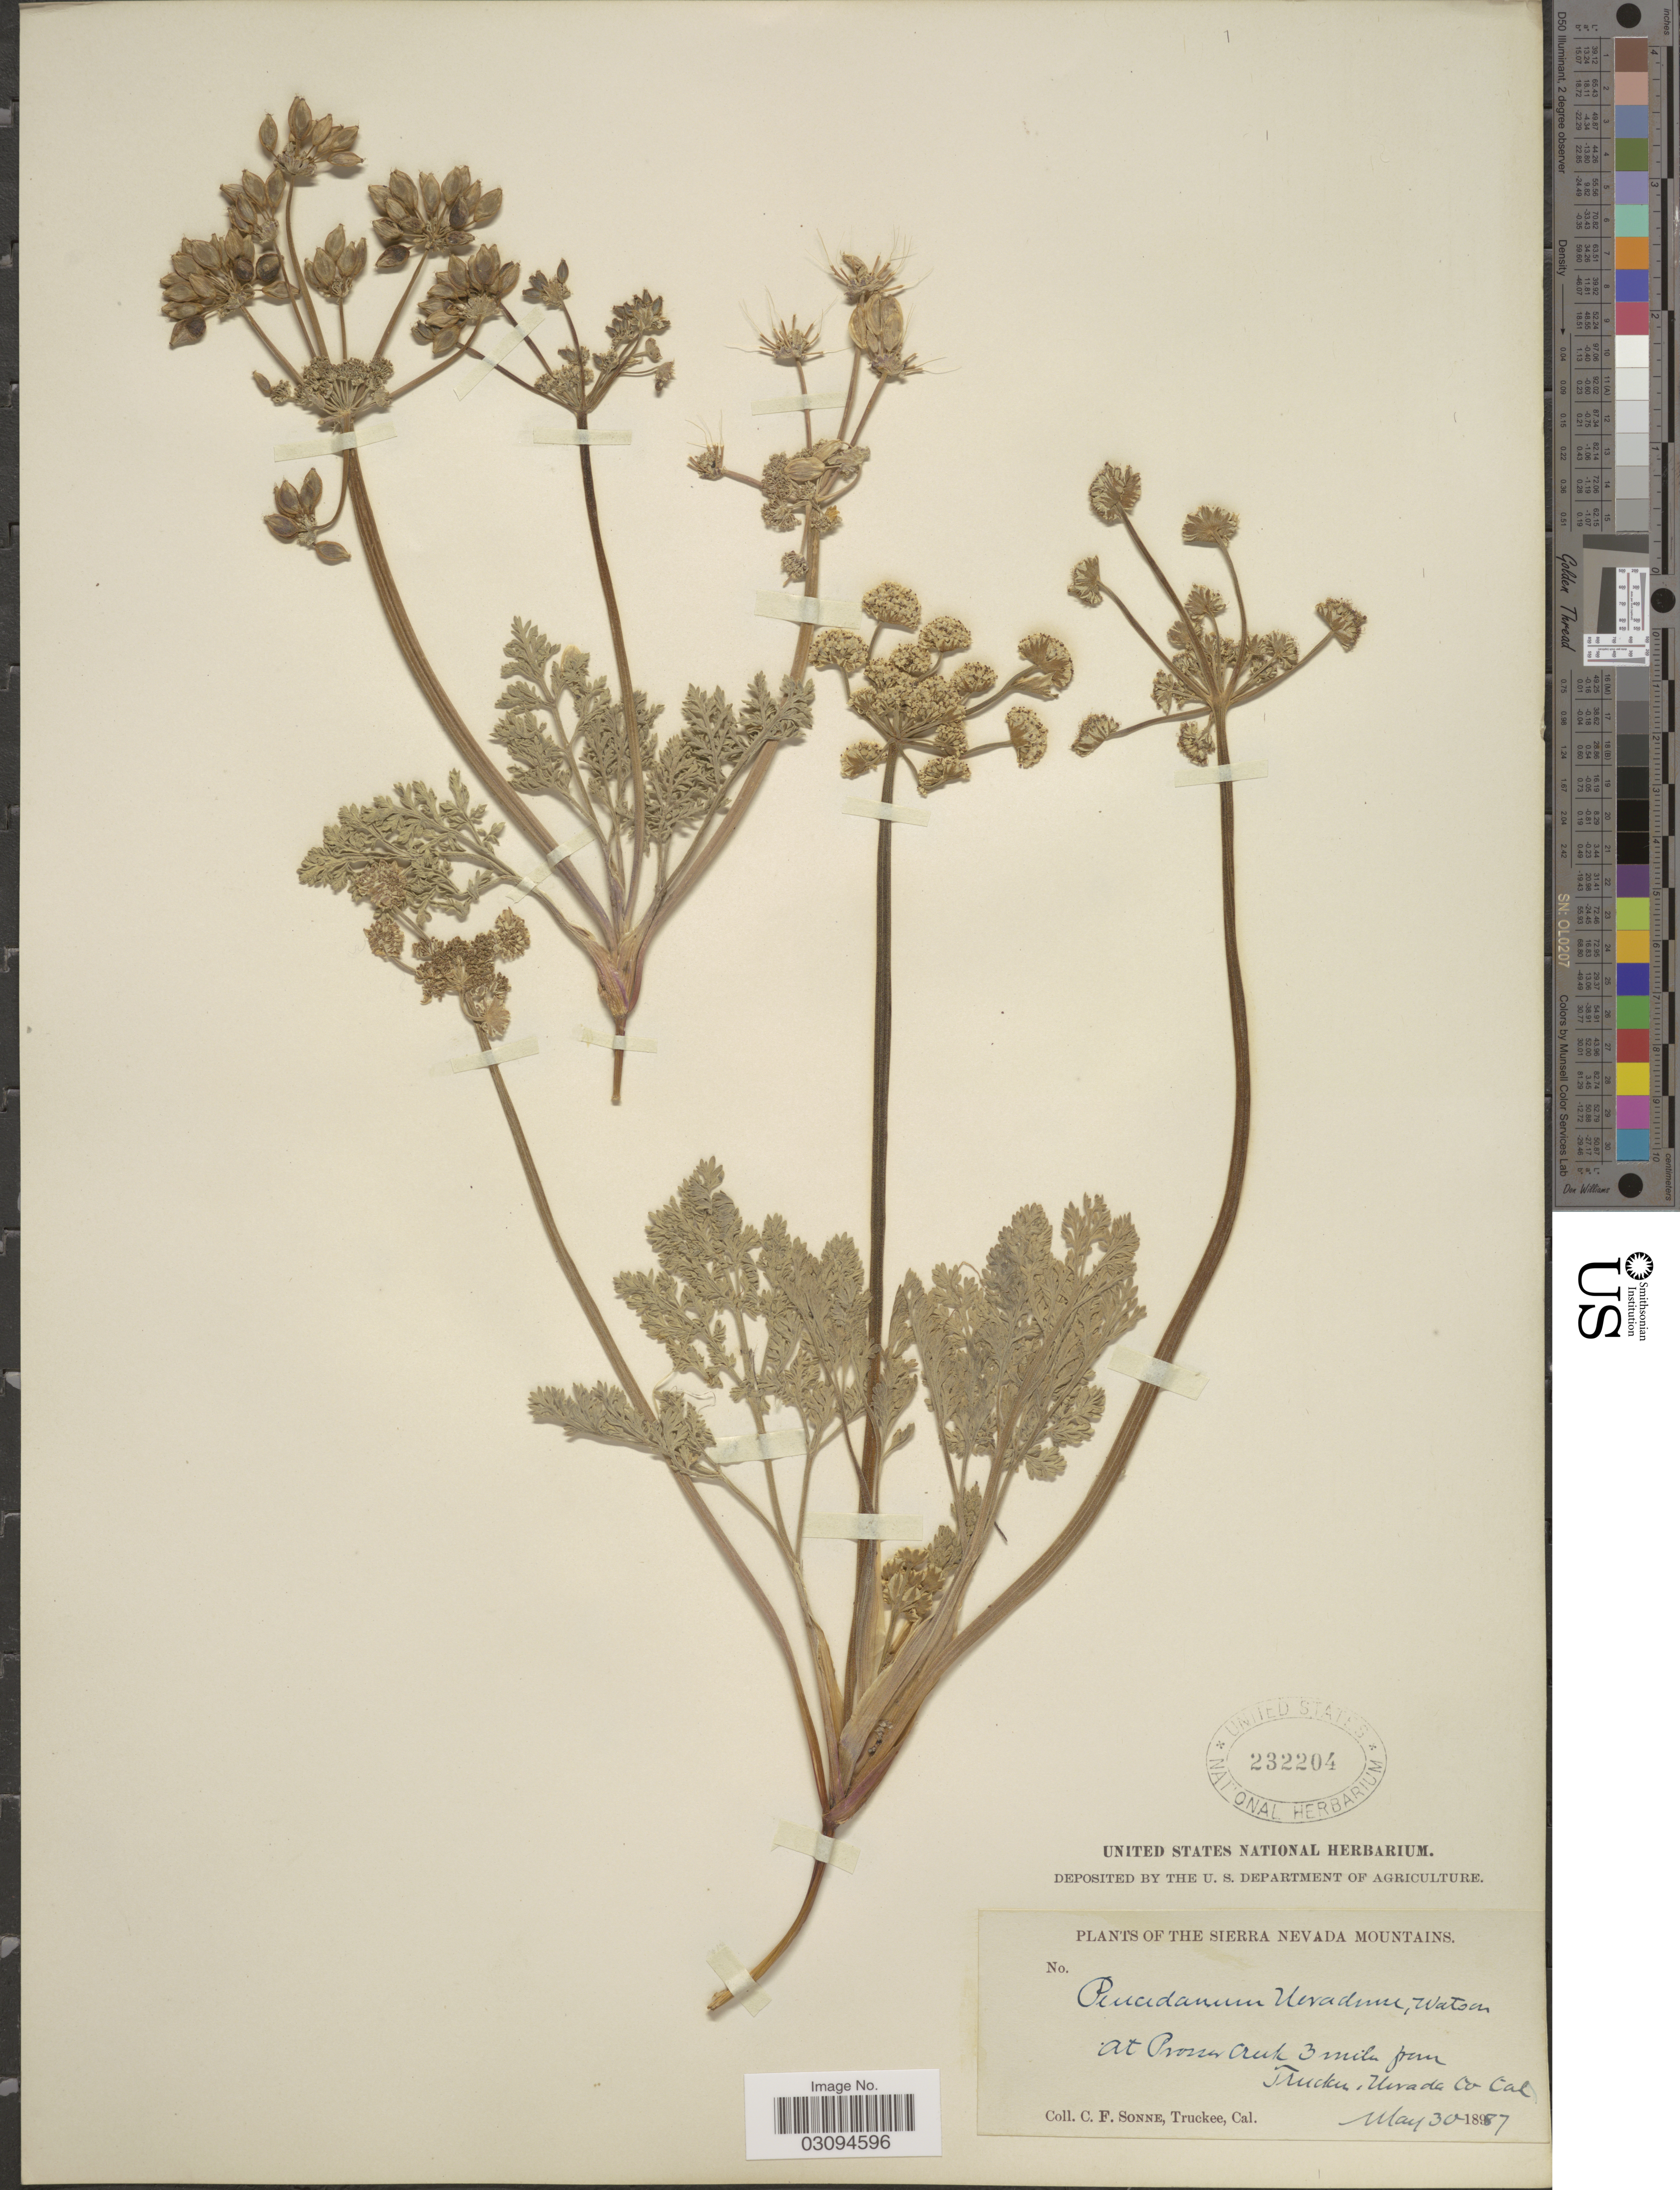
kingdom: Plantae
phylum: Tracheophyta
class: Magnoliopsida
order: Apiales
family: Apiaceae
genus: Lomatium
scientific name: Lomatium nevadense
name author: (S. Watson) J.M. Coult. & Rose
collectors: C. Sonne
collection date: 1887-05-30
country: United States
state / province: Nevada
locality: The Sierra Nevada Mountains. Prosser Creek 3 miles from Truckee. Nevada Co. Cal.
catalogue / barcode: US 232204